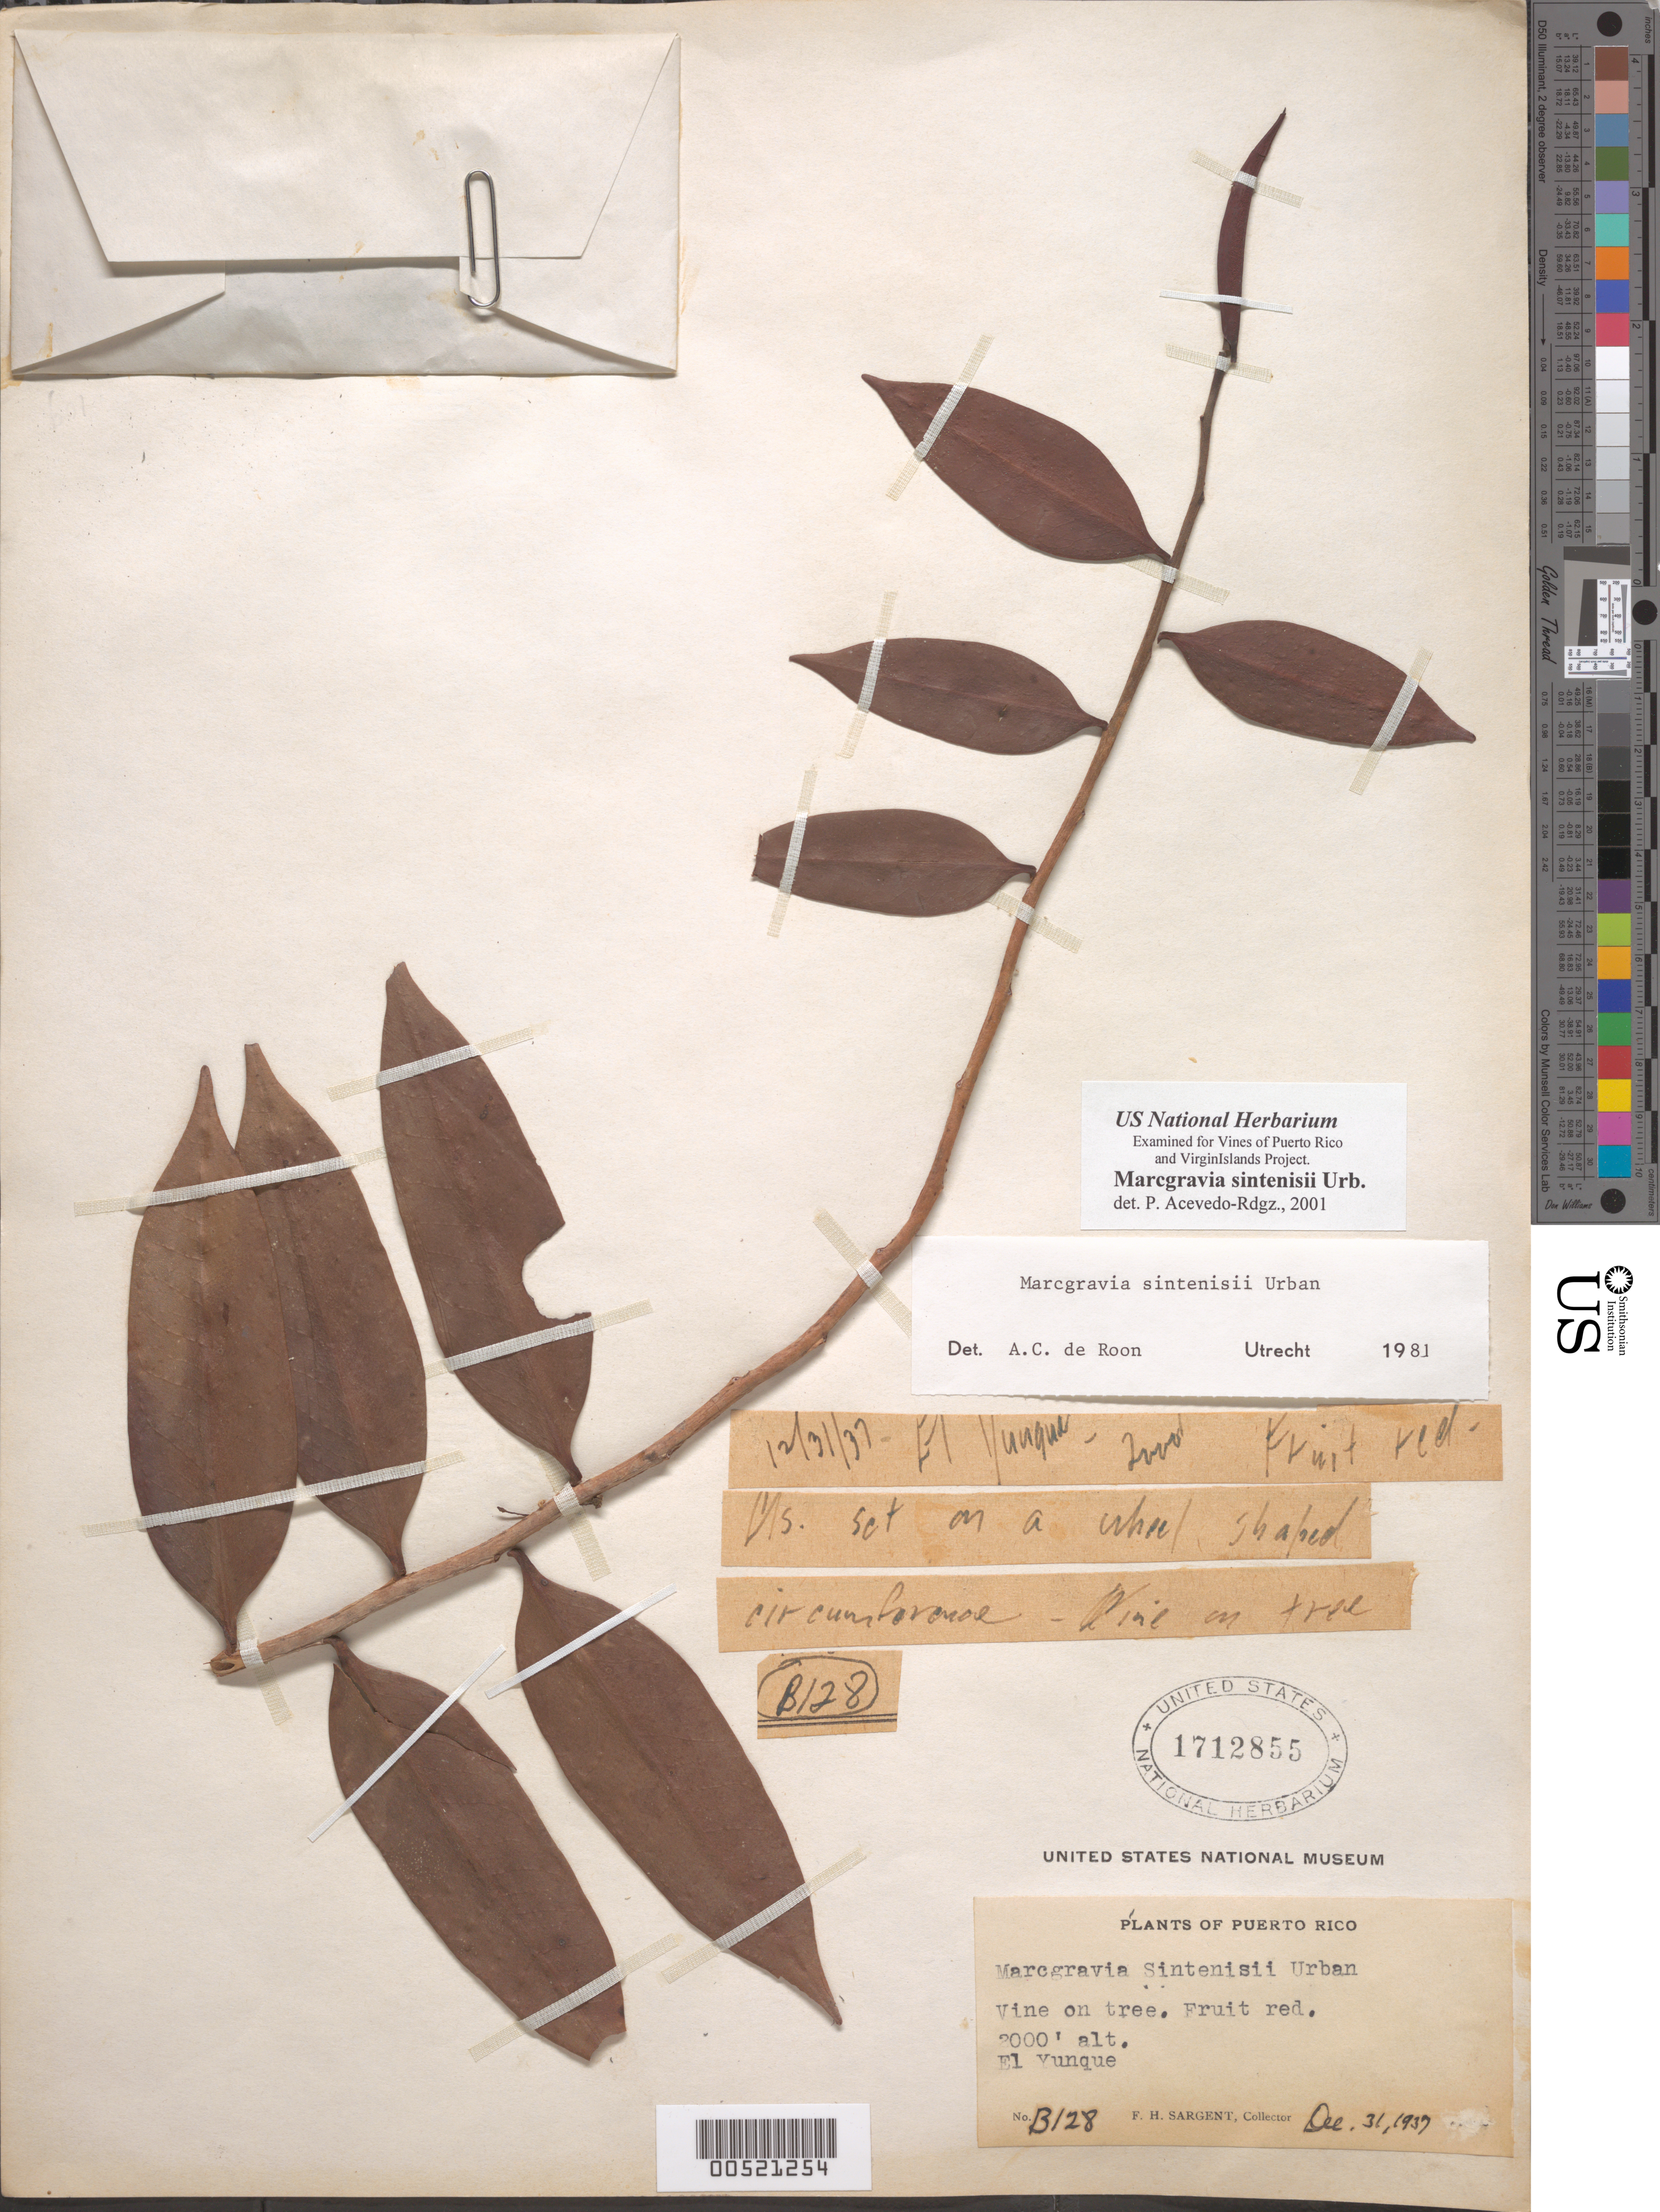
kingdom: Plantae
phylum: Tracheophyta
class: Magnoliopsida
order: Ericales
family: Marcgraviaceae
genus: Marcgravia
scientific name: Marcgravia sintenisii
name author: Urb.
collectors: F. H. Sargent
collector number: B128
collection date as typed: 31 Dec 1937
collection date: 1937-12-31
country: Puerto Rico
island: Greater Antilles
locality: El Yunque.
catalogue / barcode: US 1712855